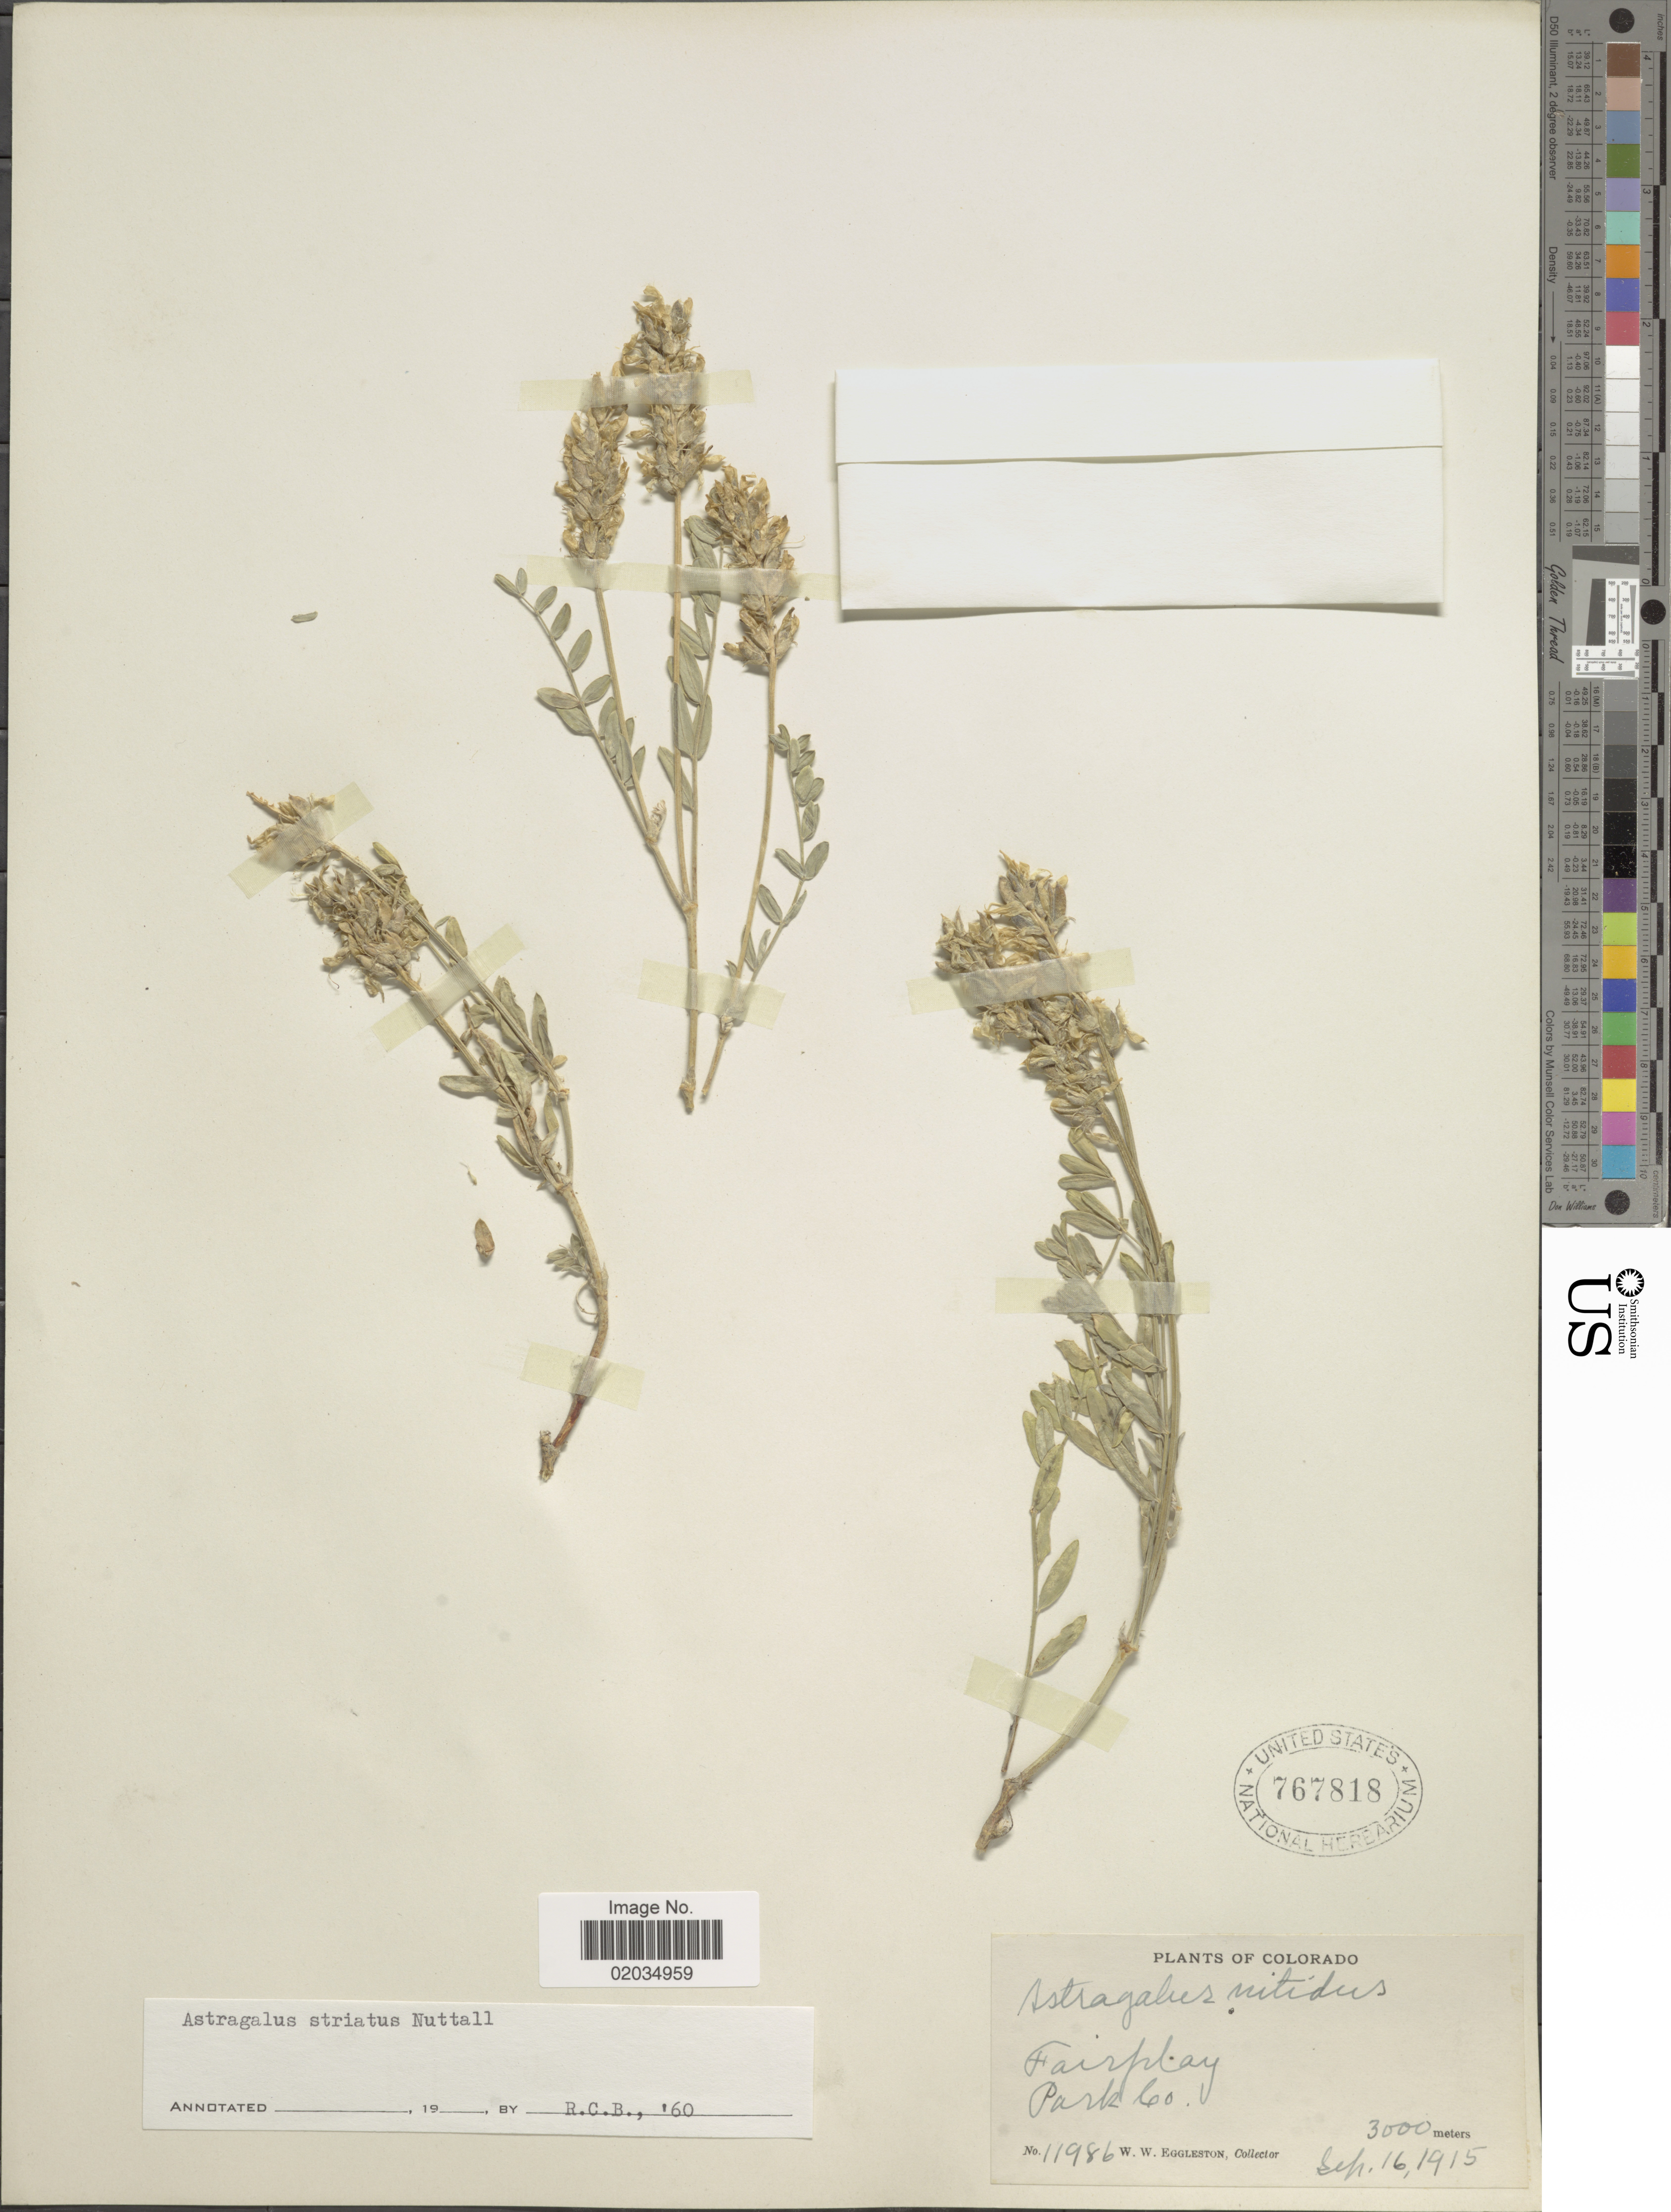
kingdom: Plantae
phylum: Tracheophyta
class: Magnoliopsida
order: Fabales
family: Fabaceae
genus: Astragalus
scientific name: Astragalus striatus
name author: Nutt.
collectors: W. W. Eggleston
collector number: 11986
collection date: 1915-09-16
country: United States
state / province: Colorado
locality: Fairplay, Park Co.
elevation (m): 3000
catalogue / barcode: US 767818